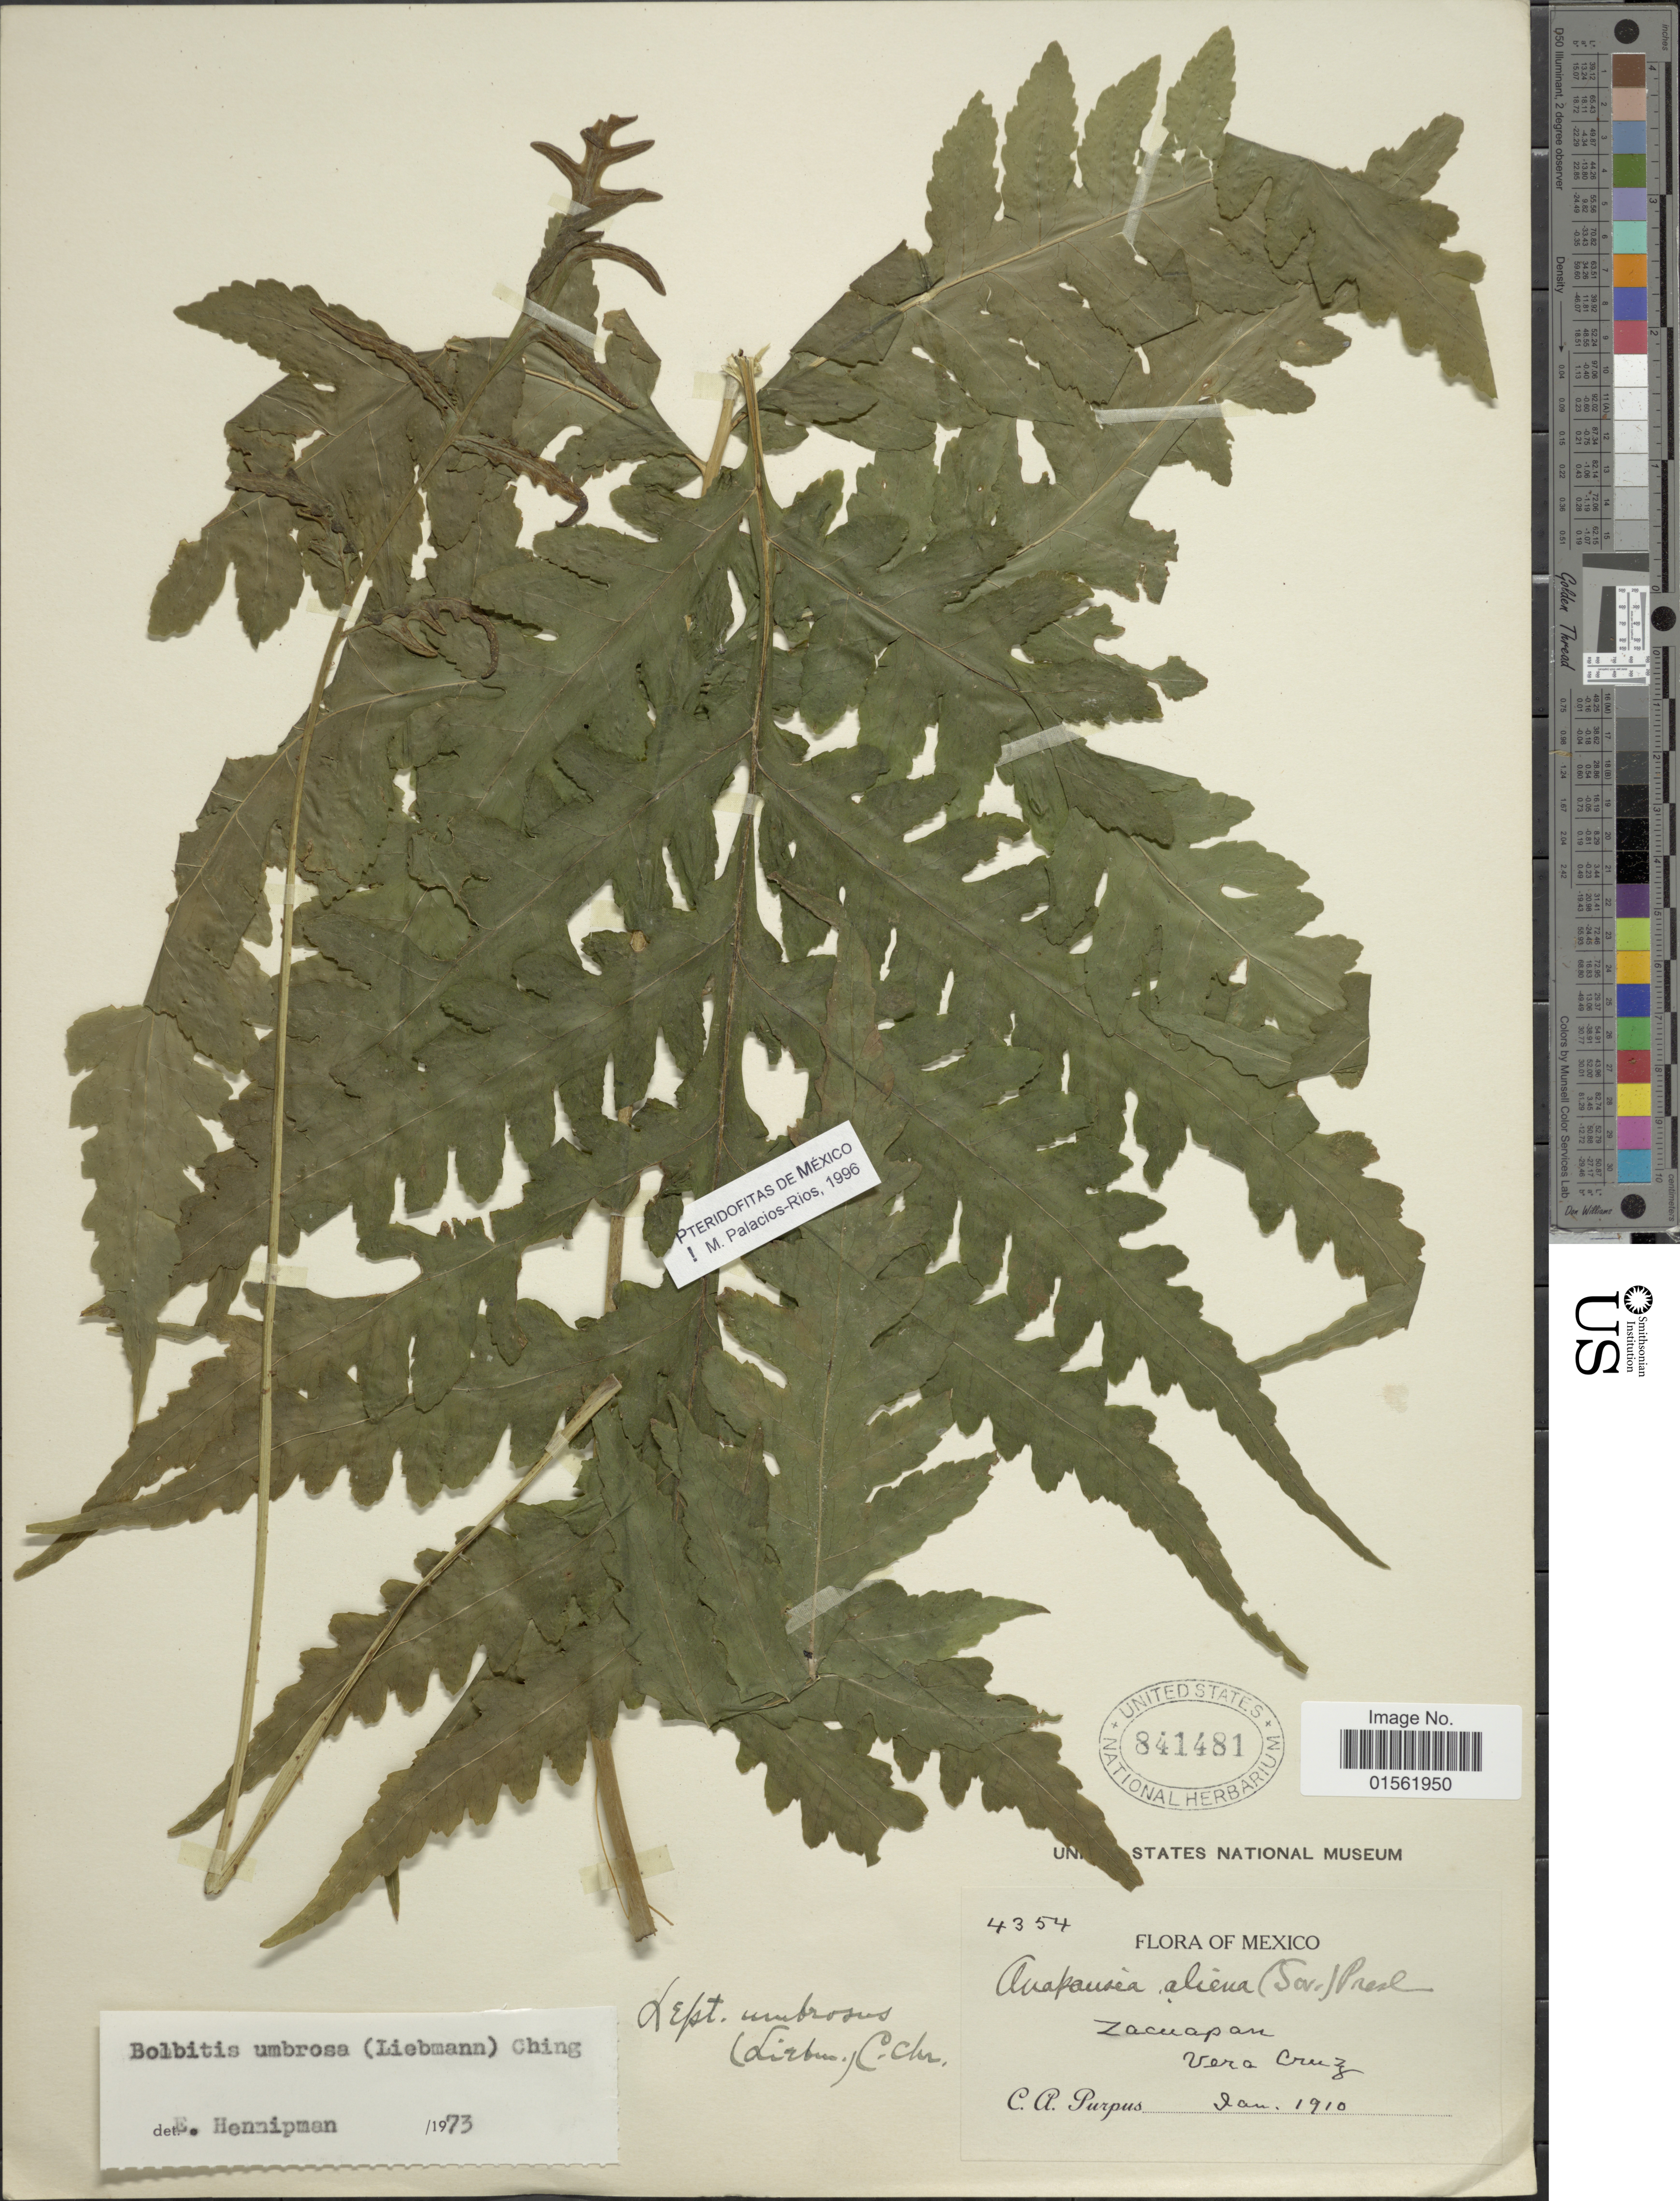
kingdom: Plantae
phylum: Tracheophyta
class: Polypodiopsida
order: Polypodiales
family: Dryopteridaceae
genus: Bolbitis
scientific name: Bolbitis umbrosa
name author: (Liebm.) Ching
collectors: C. A. Purpus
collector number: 4354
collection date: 1910-01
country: Mexico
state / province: Veracruz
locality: Zacuapan. Vera Cruz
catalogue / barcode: US 841481